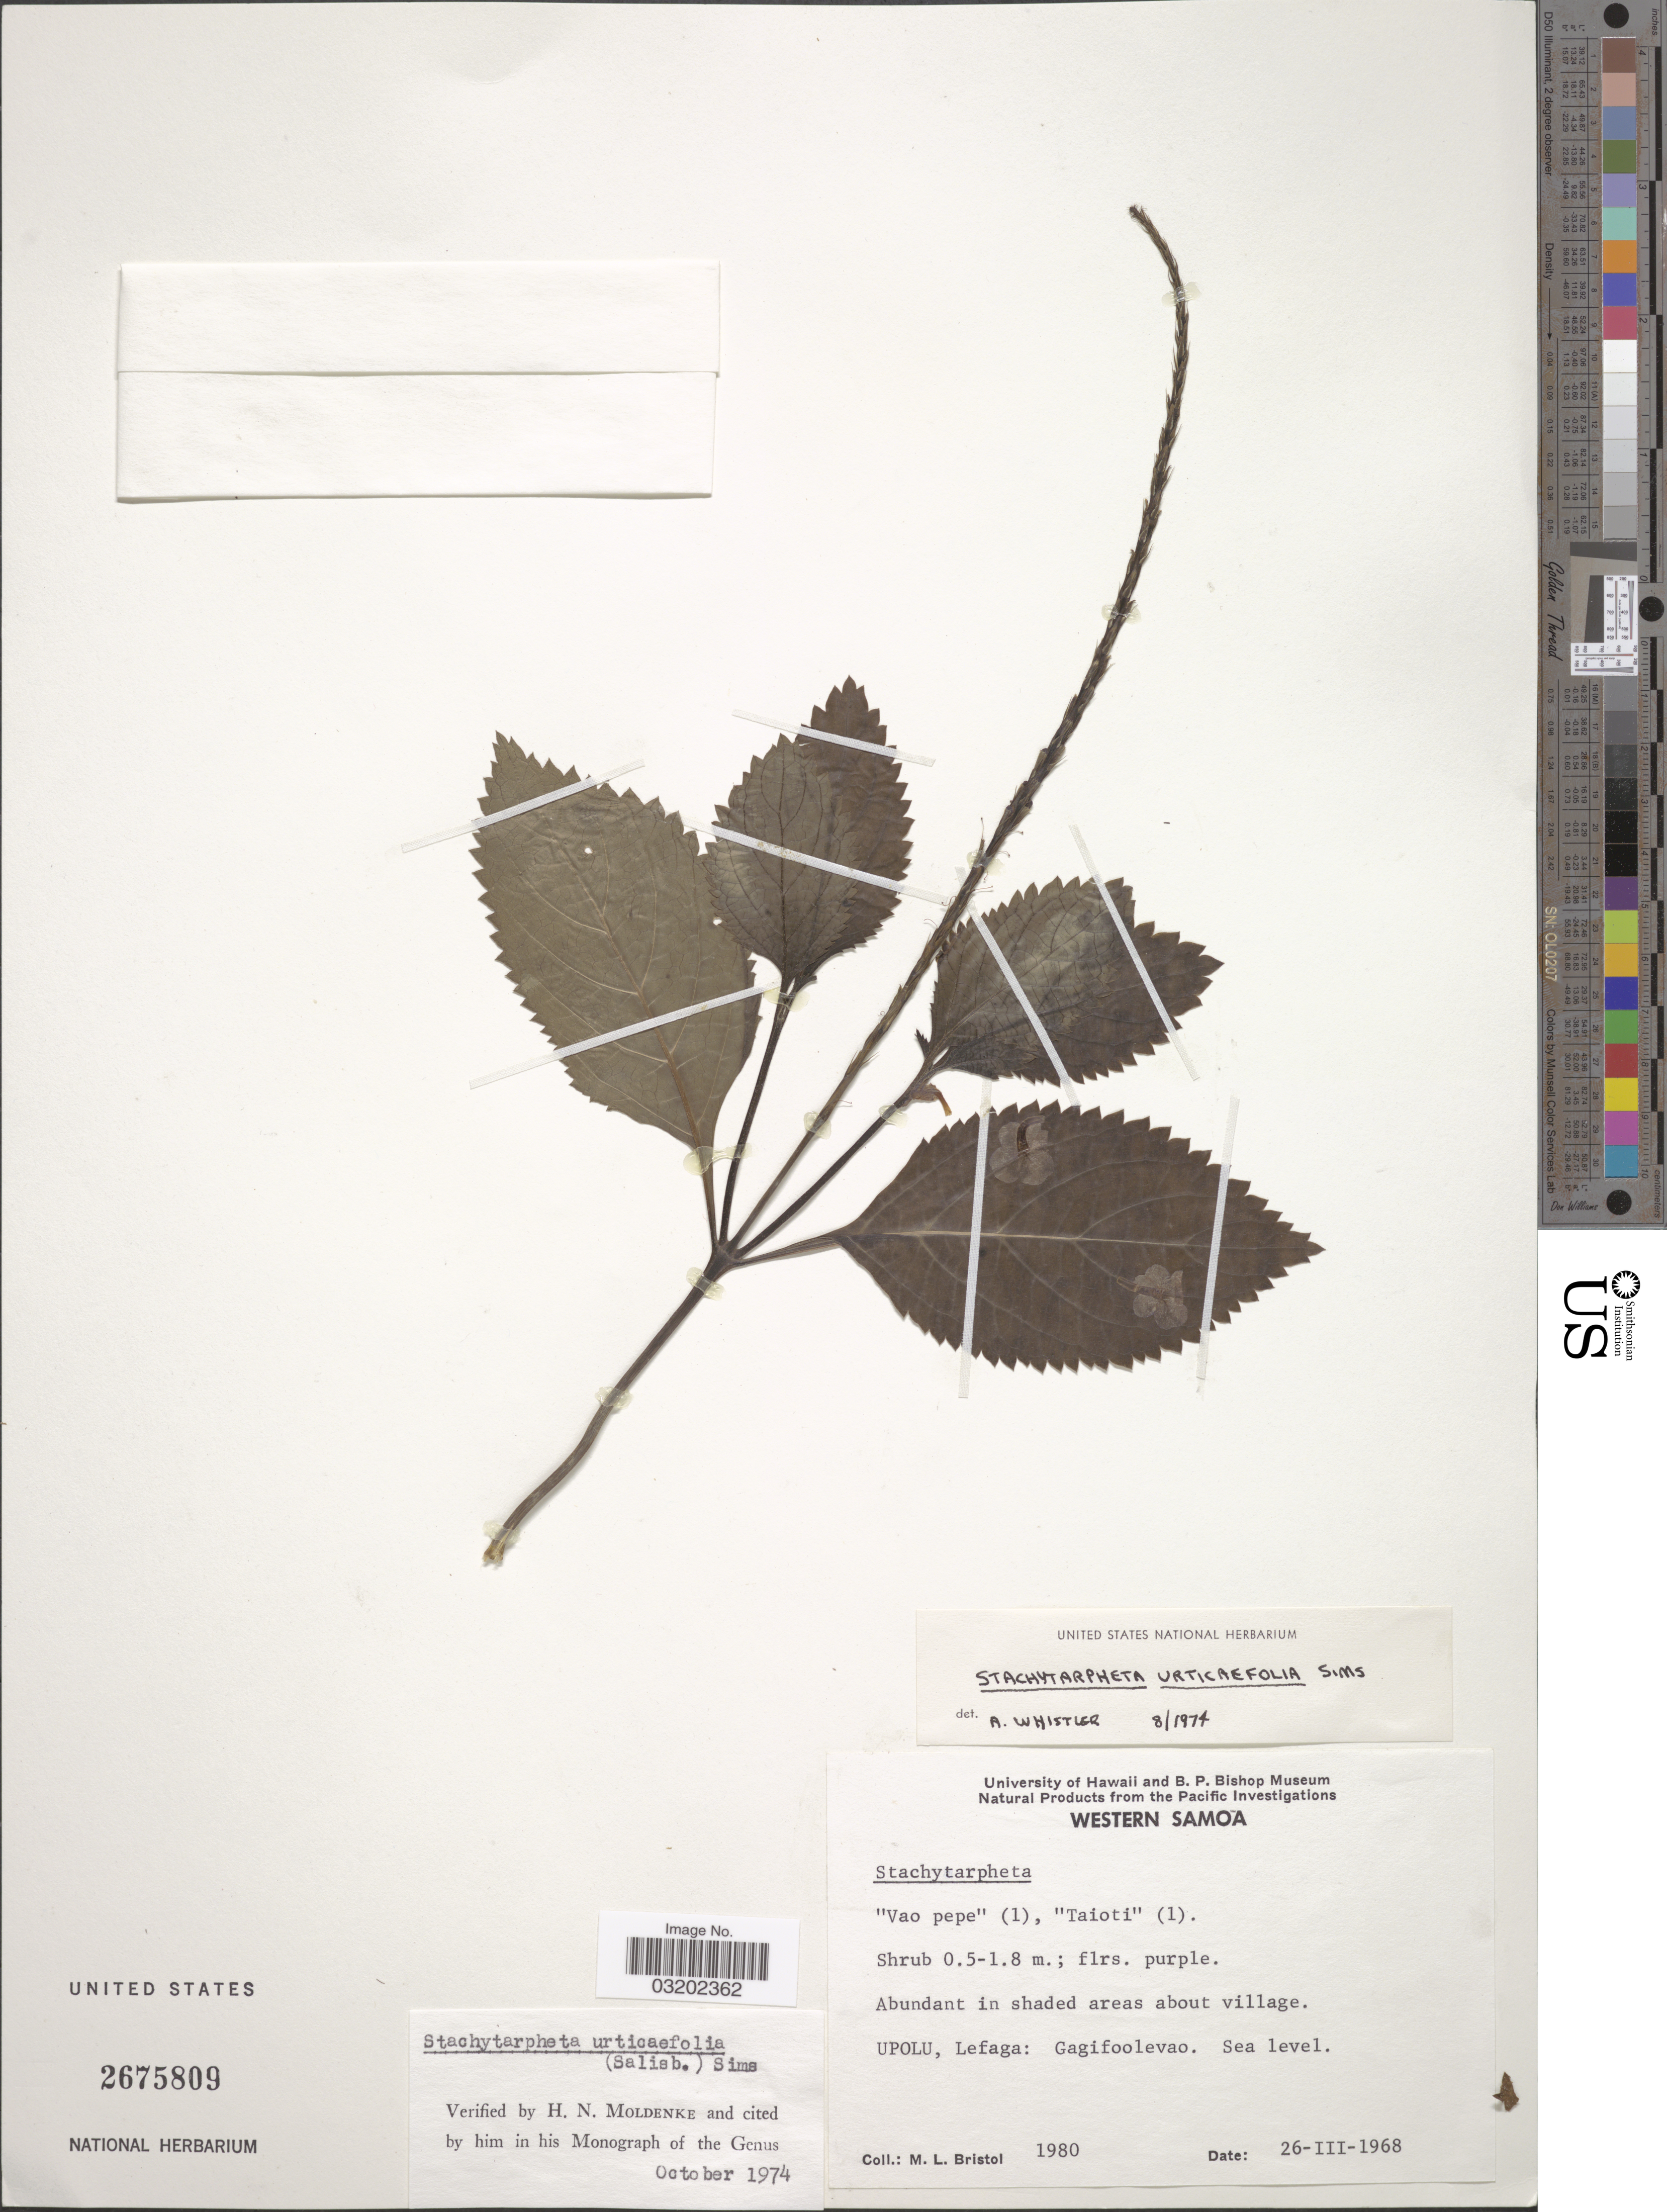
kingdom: Plantae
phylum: Tracheophyta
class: Magnoliopsida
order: Lamiales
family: Verbenaceae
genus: Stachytarpheta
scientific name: Stachytarpheta urticifolia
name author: Sims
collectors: M. L. Bristol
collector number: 1980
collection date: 1968-03-26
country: Samoa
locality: Upolu, Lefaga: Gagifoolevao.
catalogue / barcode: US 2675809